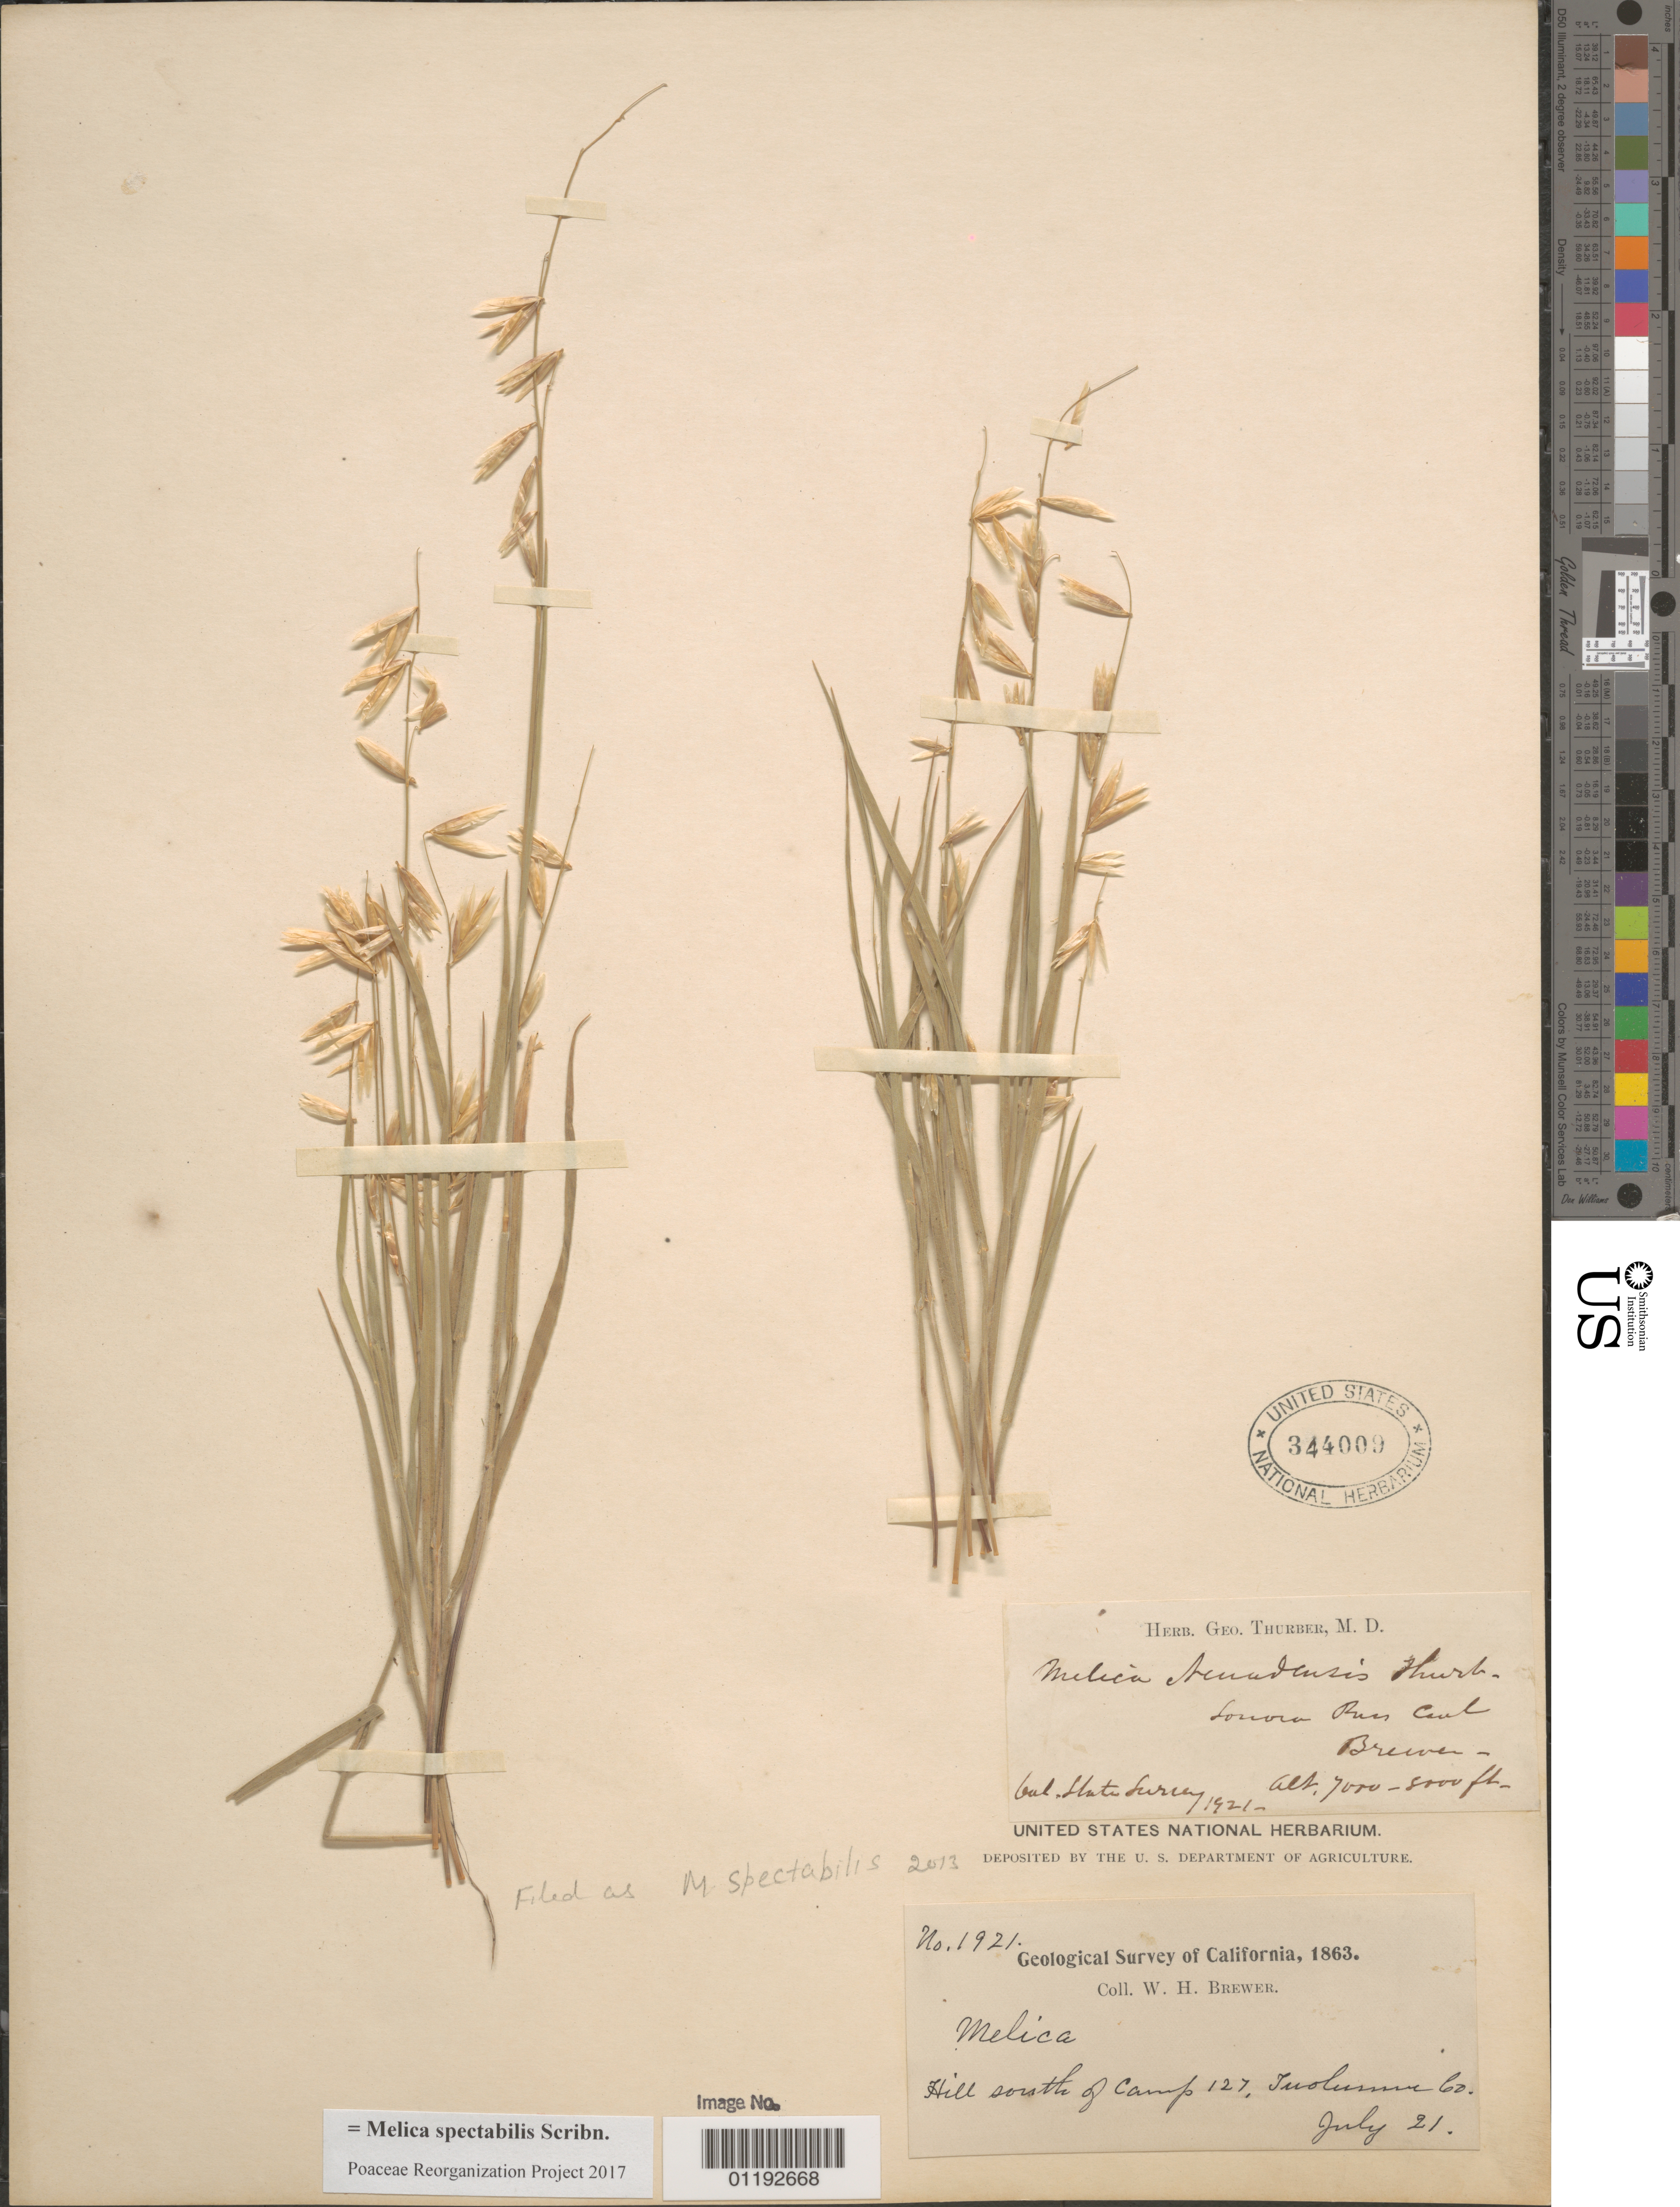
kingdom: Plantae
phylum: Tracheophyta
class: Liliopsida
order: Poales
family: Poaceae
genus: Glyceria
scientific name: Glyceria striata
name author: (Lam.) Hitchc.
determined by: Poaceae Reorganization Project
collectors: W. H. Brewer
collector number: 1921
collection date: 1863-07-21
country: United States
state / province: California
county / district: Tuolumne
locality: Hill south of camp 127.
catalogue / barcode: US 344009